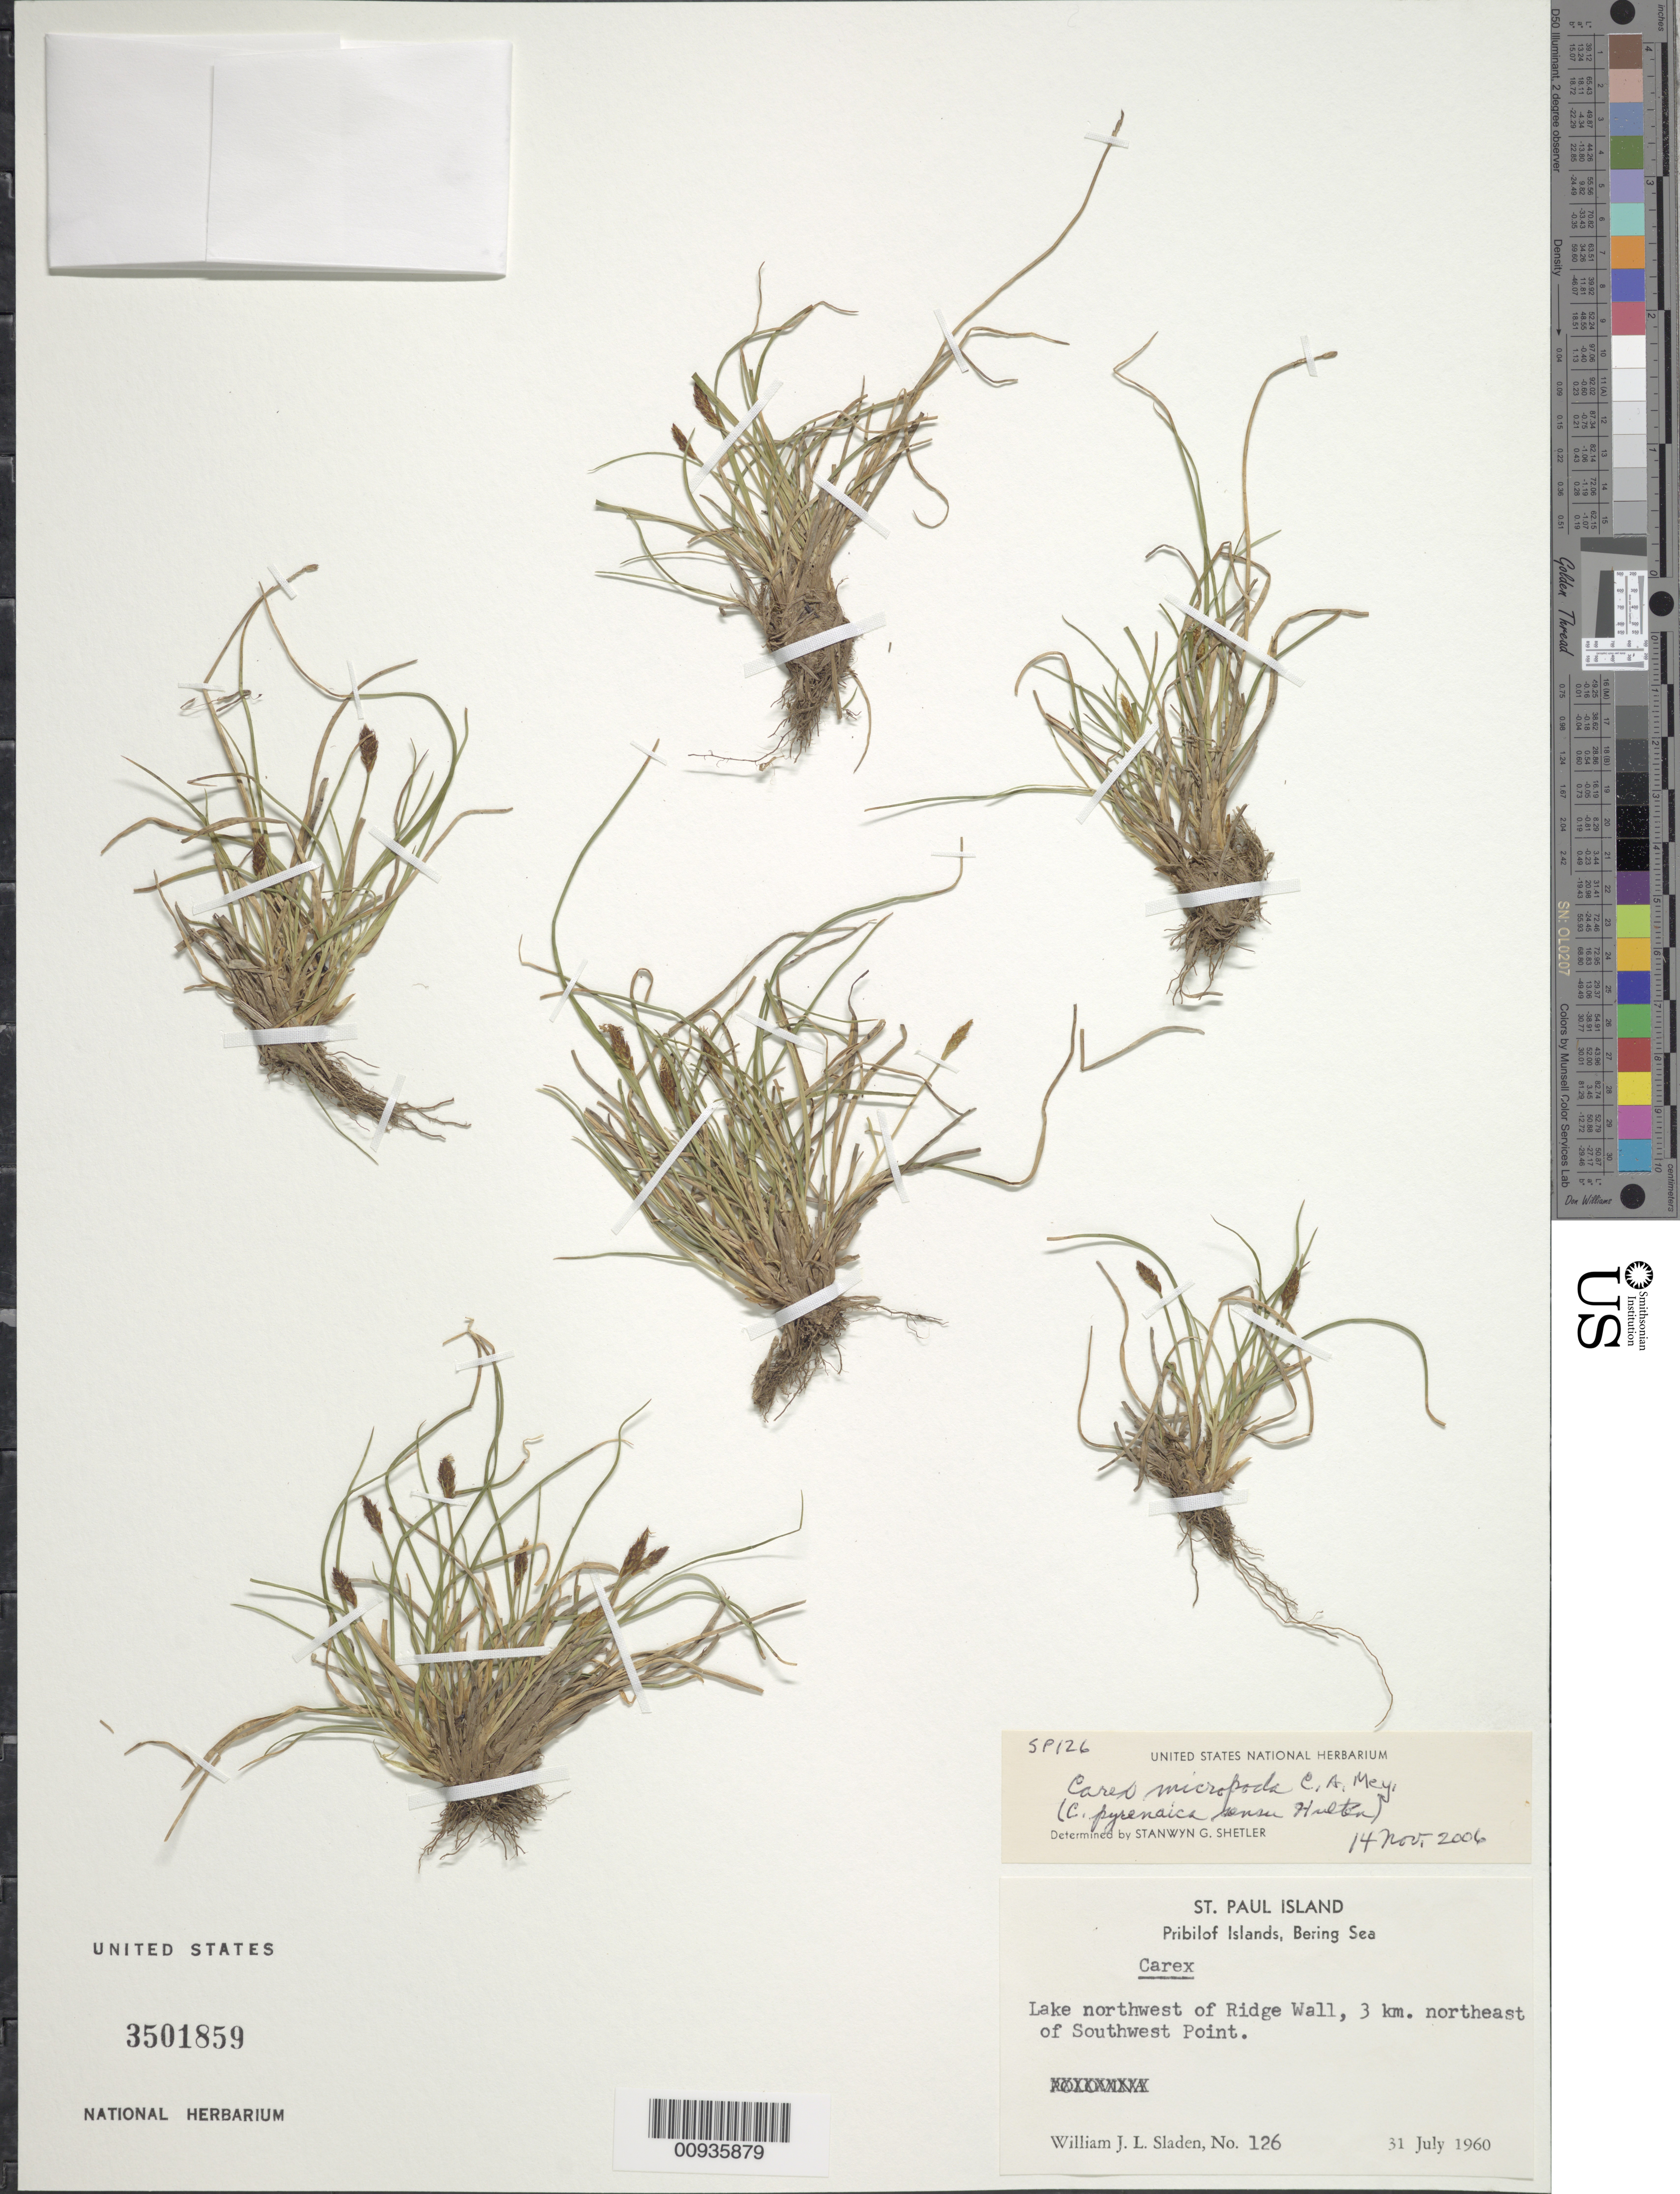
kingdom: Plantae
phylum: Tracheophyta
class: Liliopsida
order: Poales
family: Cyperaceae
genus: Carex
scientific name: Carex micropoda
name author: C.A. Mey.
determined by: Shetler, Stanwyn G., (US), NMNH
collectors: W. Sladen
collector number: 126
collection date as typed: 31 Jul 1960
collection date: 1960-07-31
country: United States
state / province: Alaska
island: St. Paul Island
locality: St. Paul Island. Lake northwest of Ridge Wall, 3 km. northeast of Southwest Point., Bering Sea, Pribilof Islands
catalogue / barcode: US 3501859